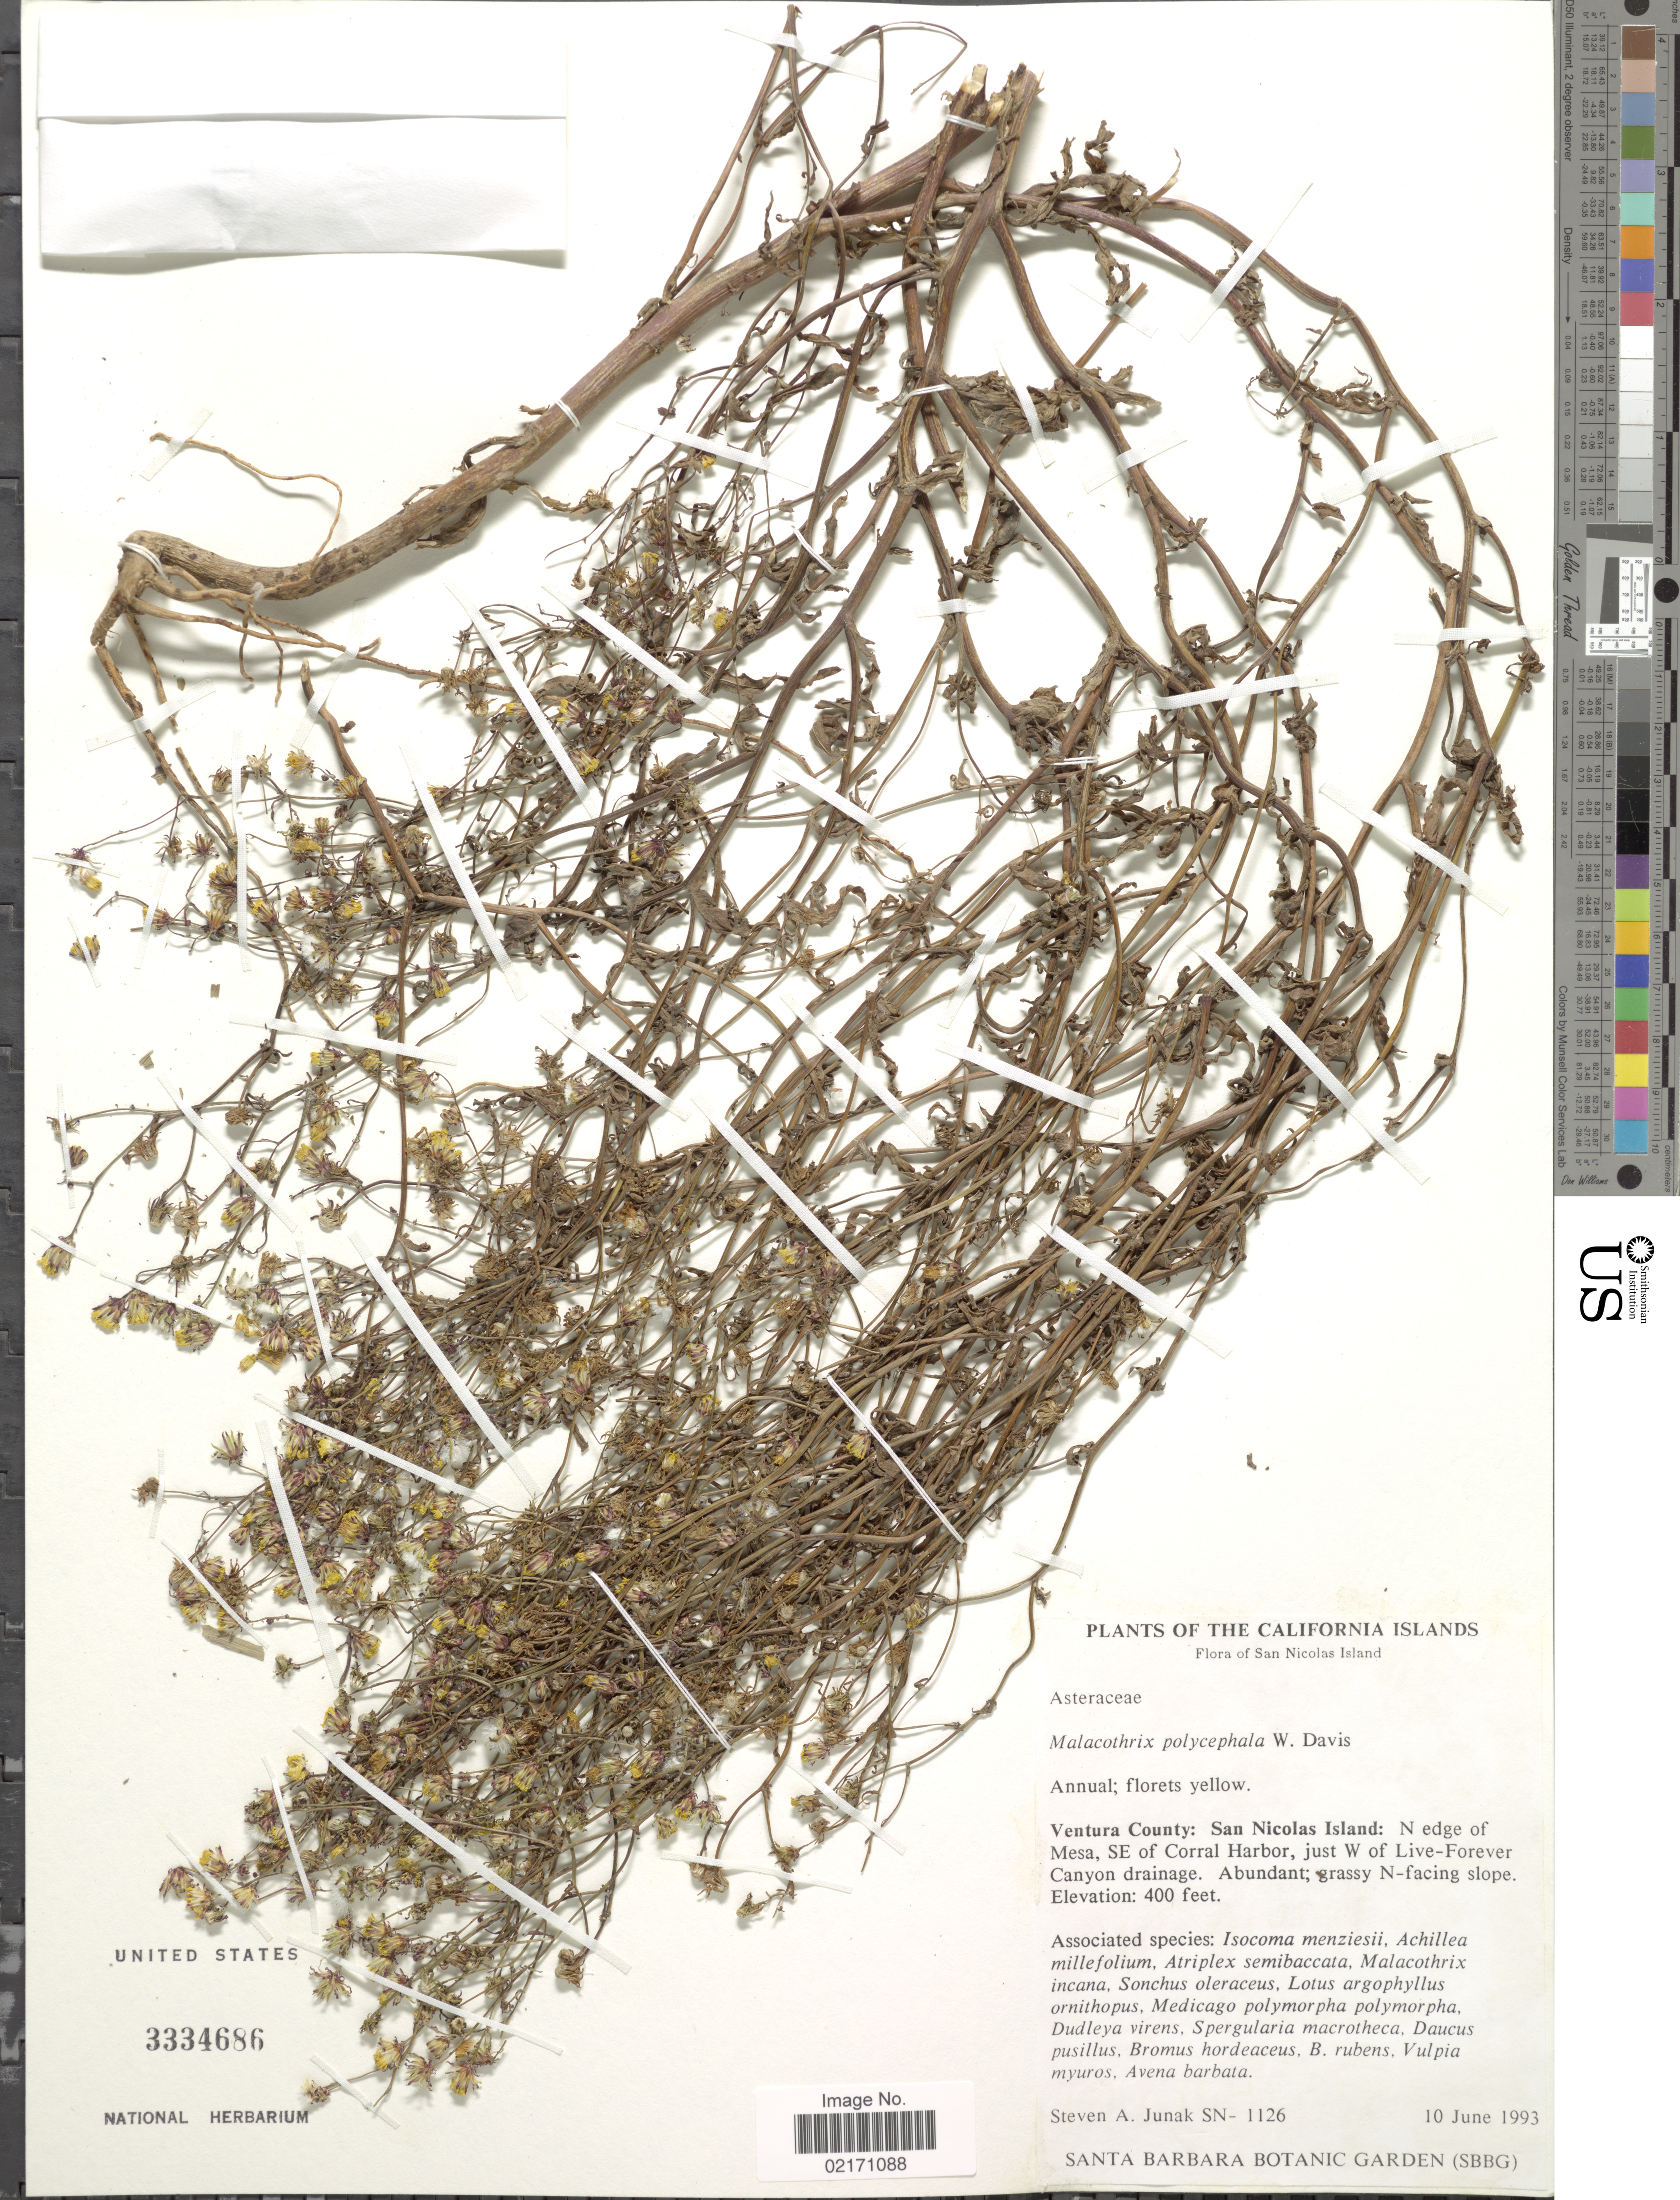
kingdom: Plantae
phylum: Tracheophyta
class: Magnoliopsida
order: Asterales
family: Asteraceae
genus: Malacothrix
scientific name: Malacothrix sp.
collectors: S. Junak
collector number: SN-1126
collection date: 1993-06-10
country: United States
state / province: California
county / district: Ventura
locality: California Islands, San Nicolas Island, Ventura County, N edge of Mesa, SE of Corral Harbor, just W of Live-Forever Canyon drainage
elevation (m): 122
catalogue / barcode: US 3334686